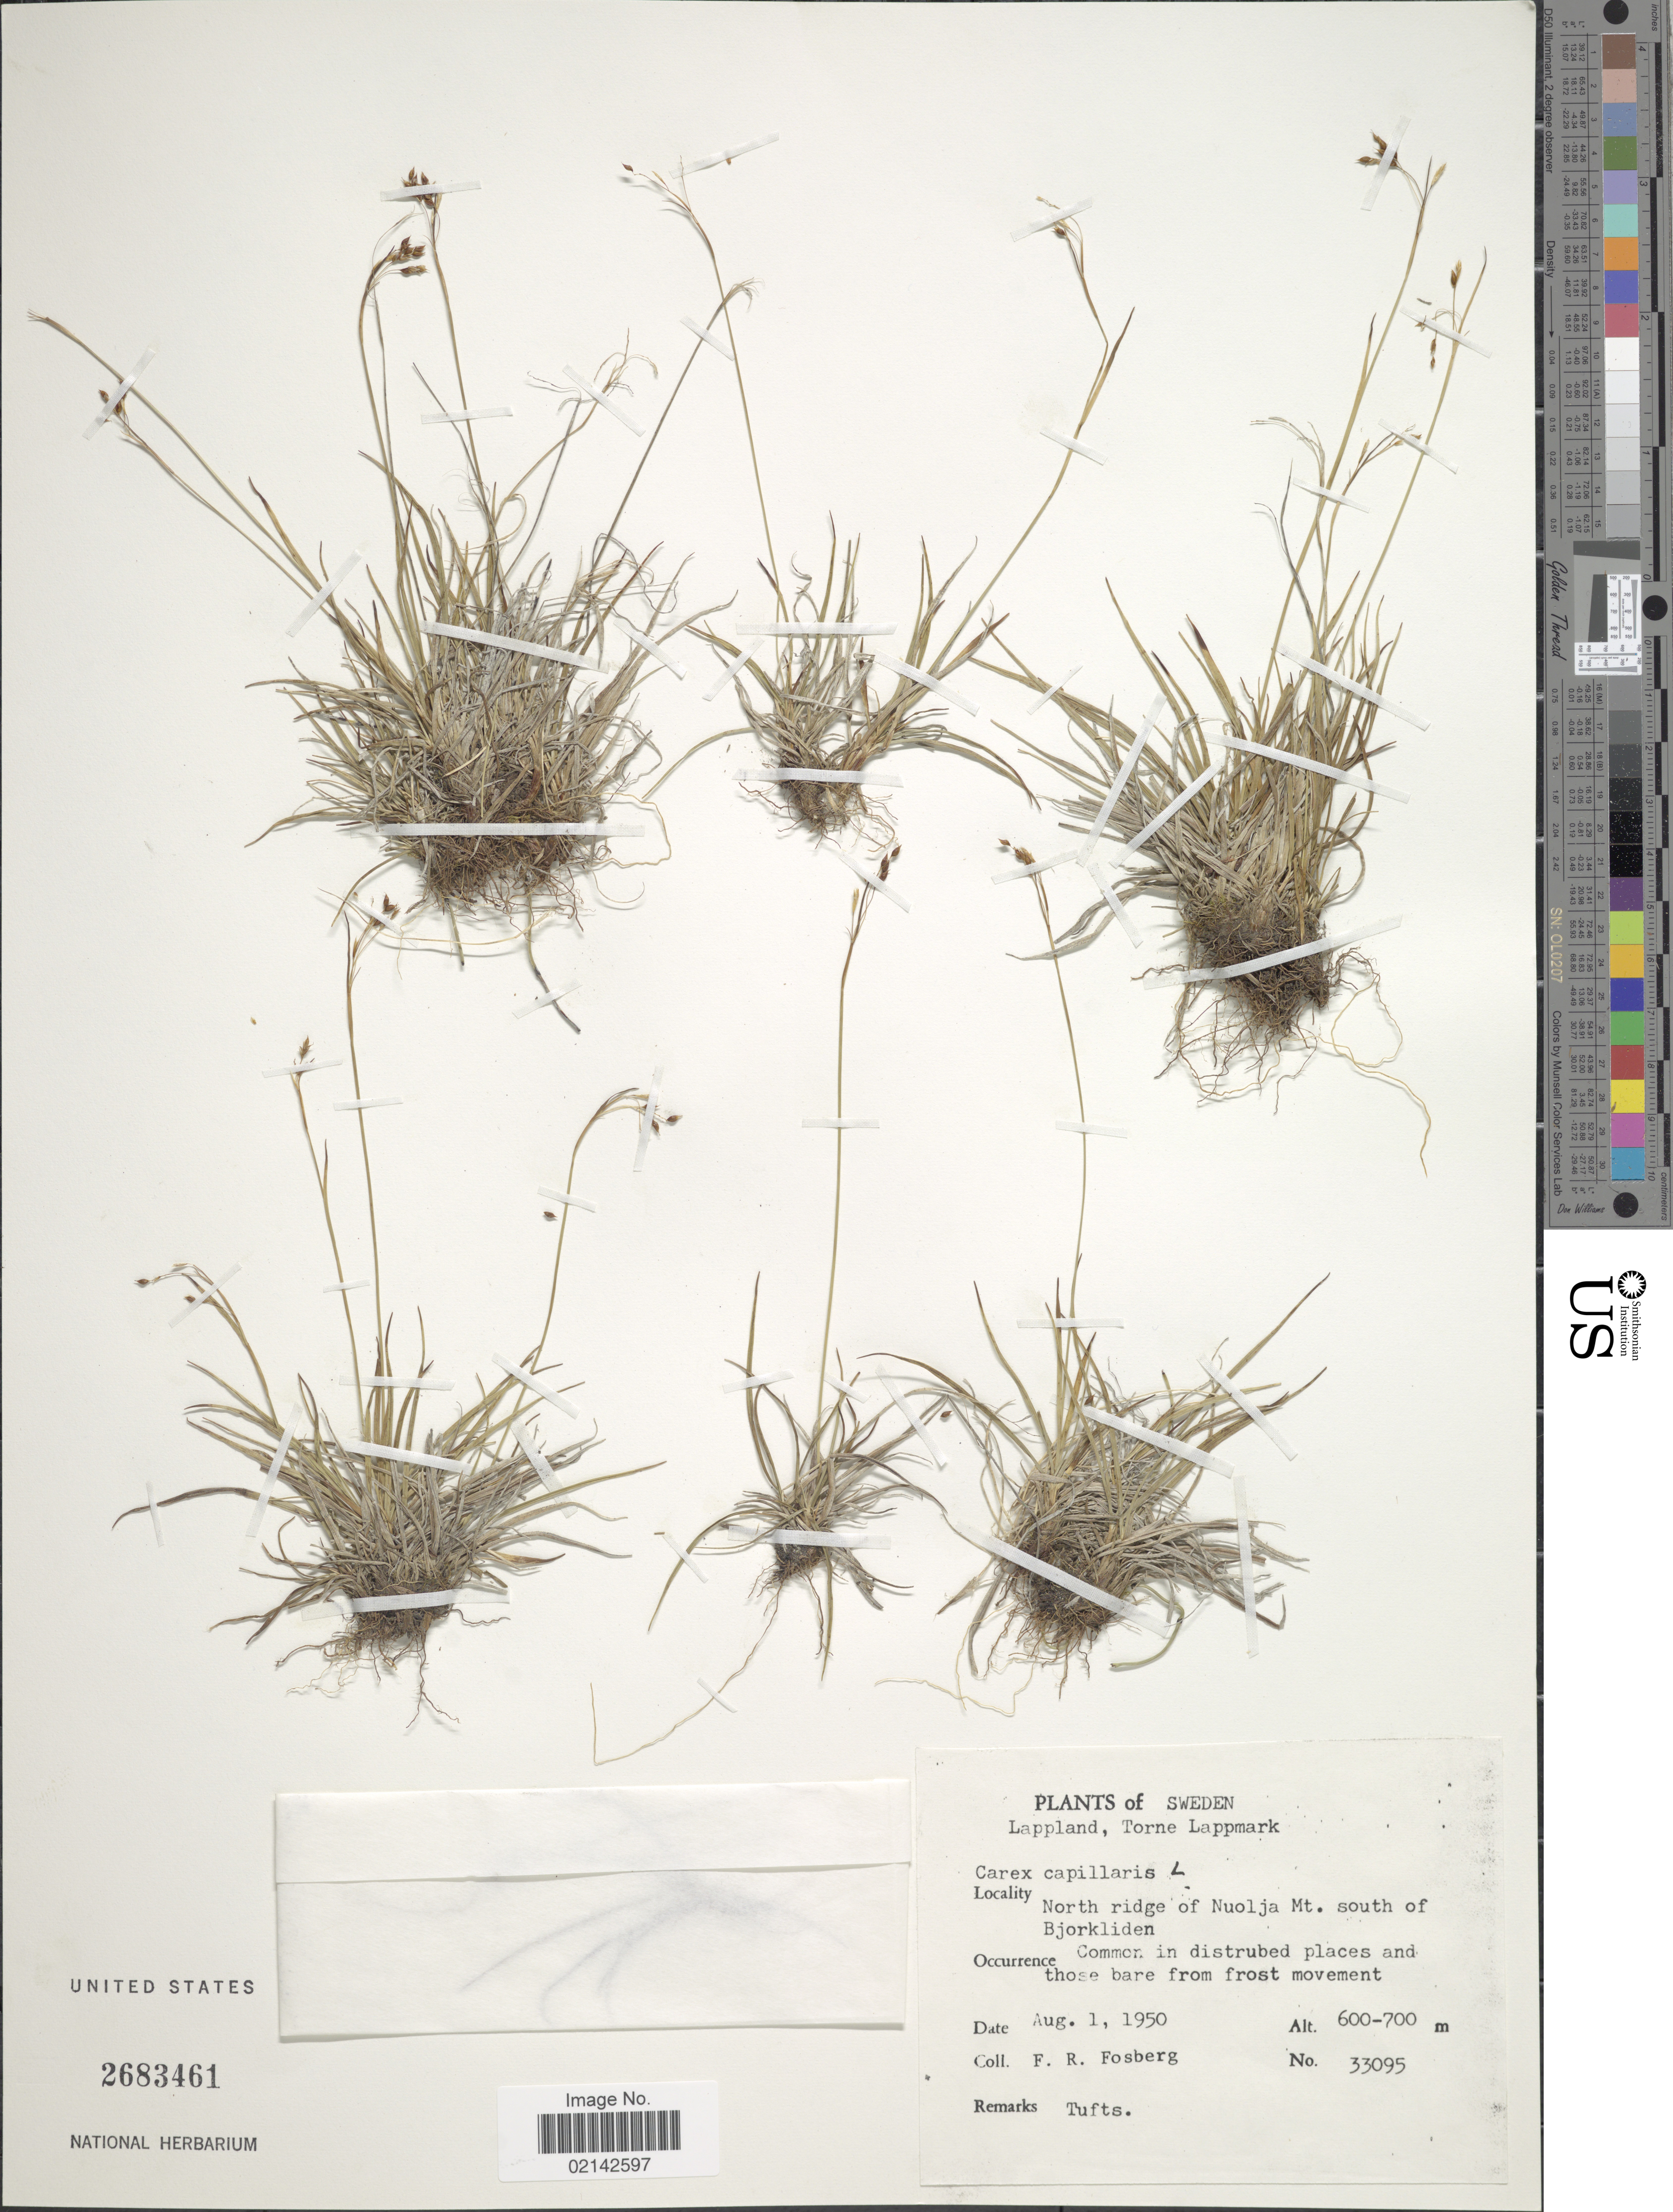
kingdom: Plantae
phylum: Tracheophyta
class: Liliopsida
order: Poales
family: Cyperaceae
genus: Carex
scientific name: Carex capillaris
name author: L.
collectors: F. R. Fosberg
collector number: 33095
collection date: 1950-08-01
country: Sweden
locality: Lappland, Torne Lappmark, North ridge of Nuolja Mt. south of Bjorkliden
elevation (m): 600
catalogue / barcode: US 2683461